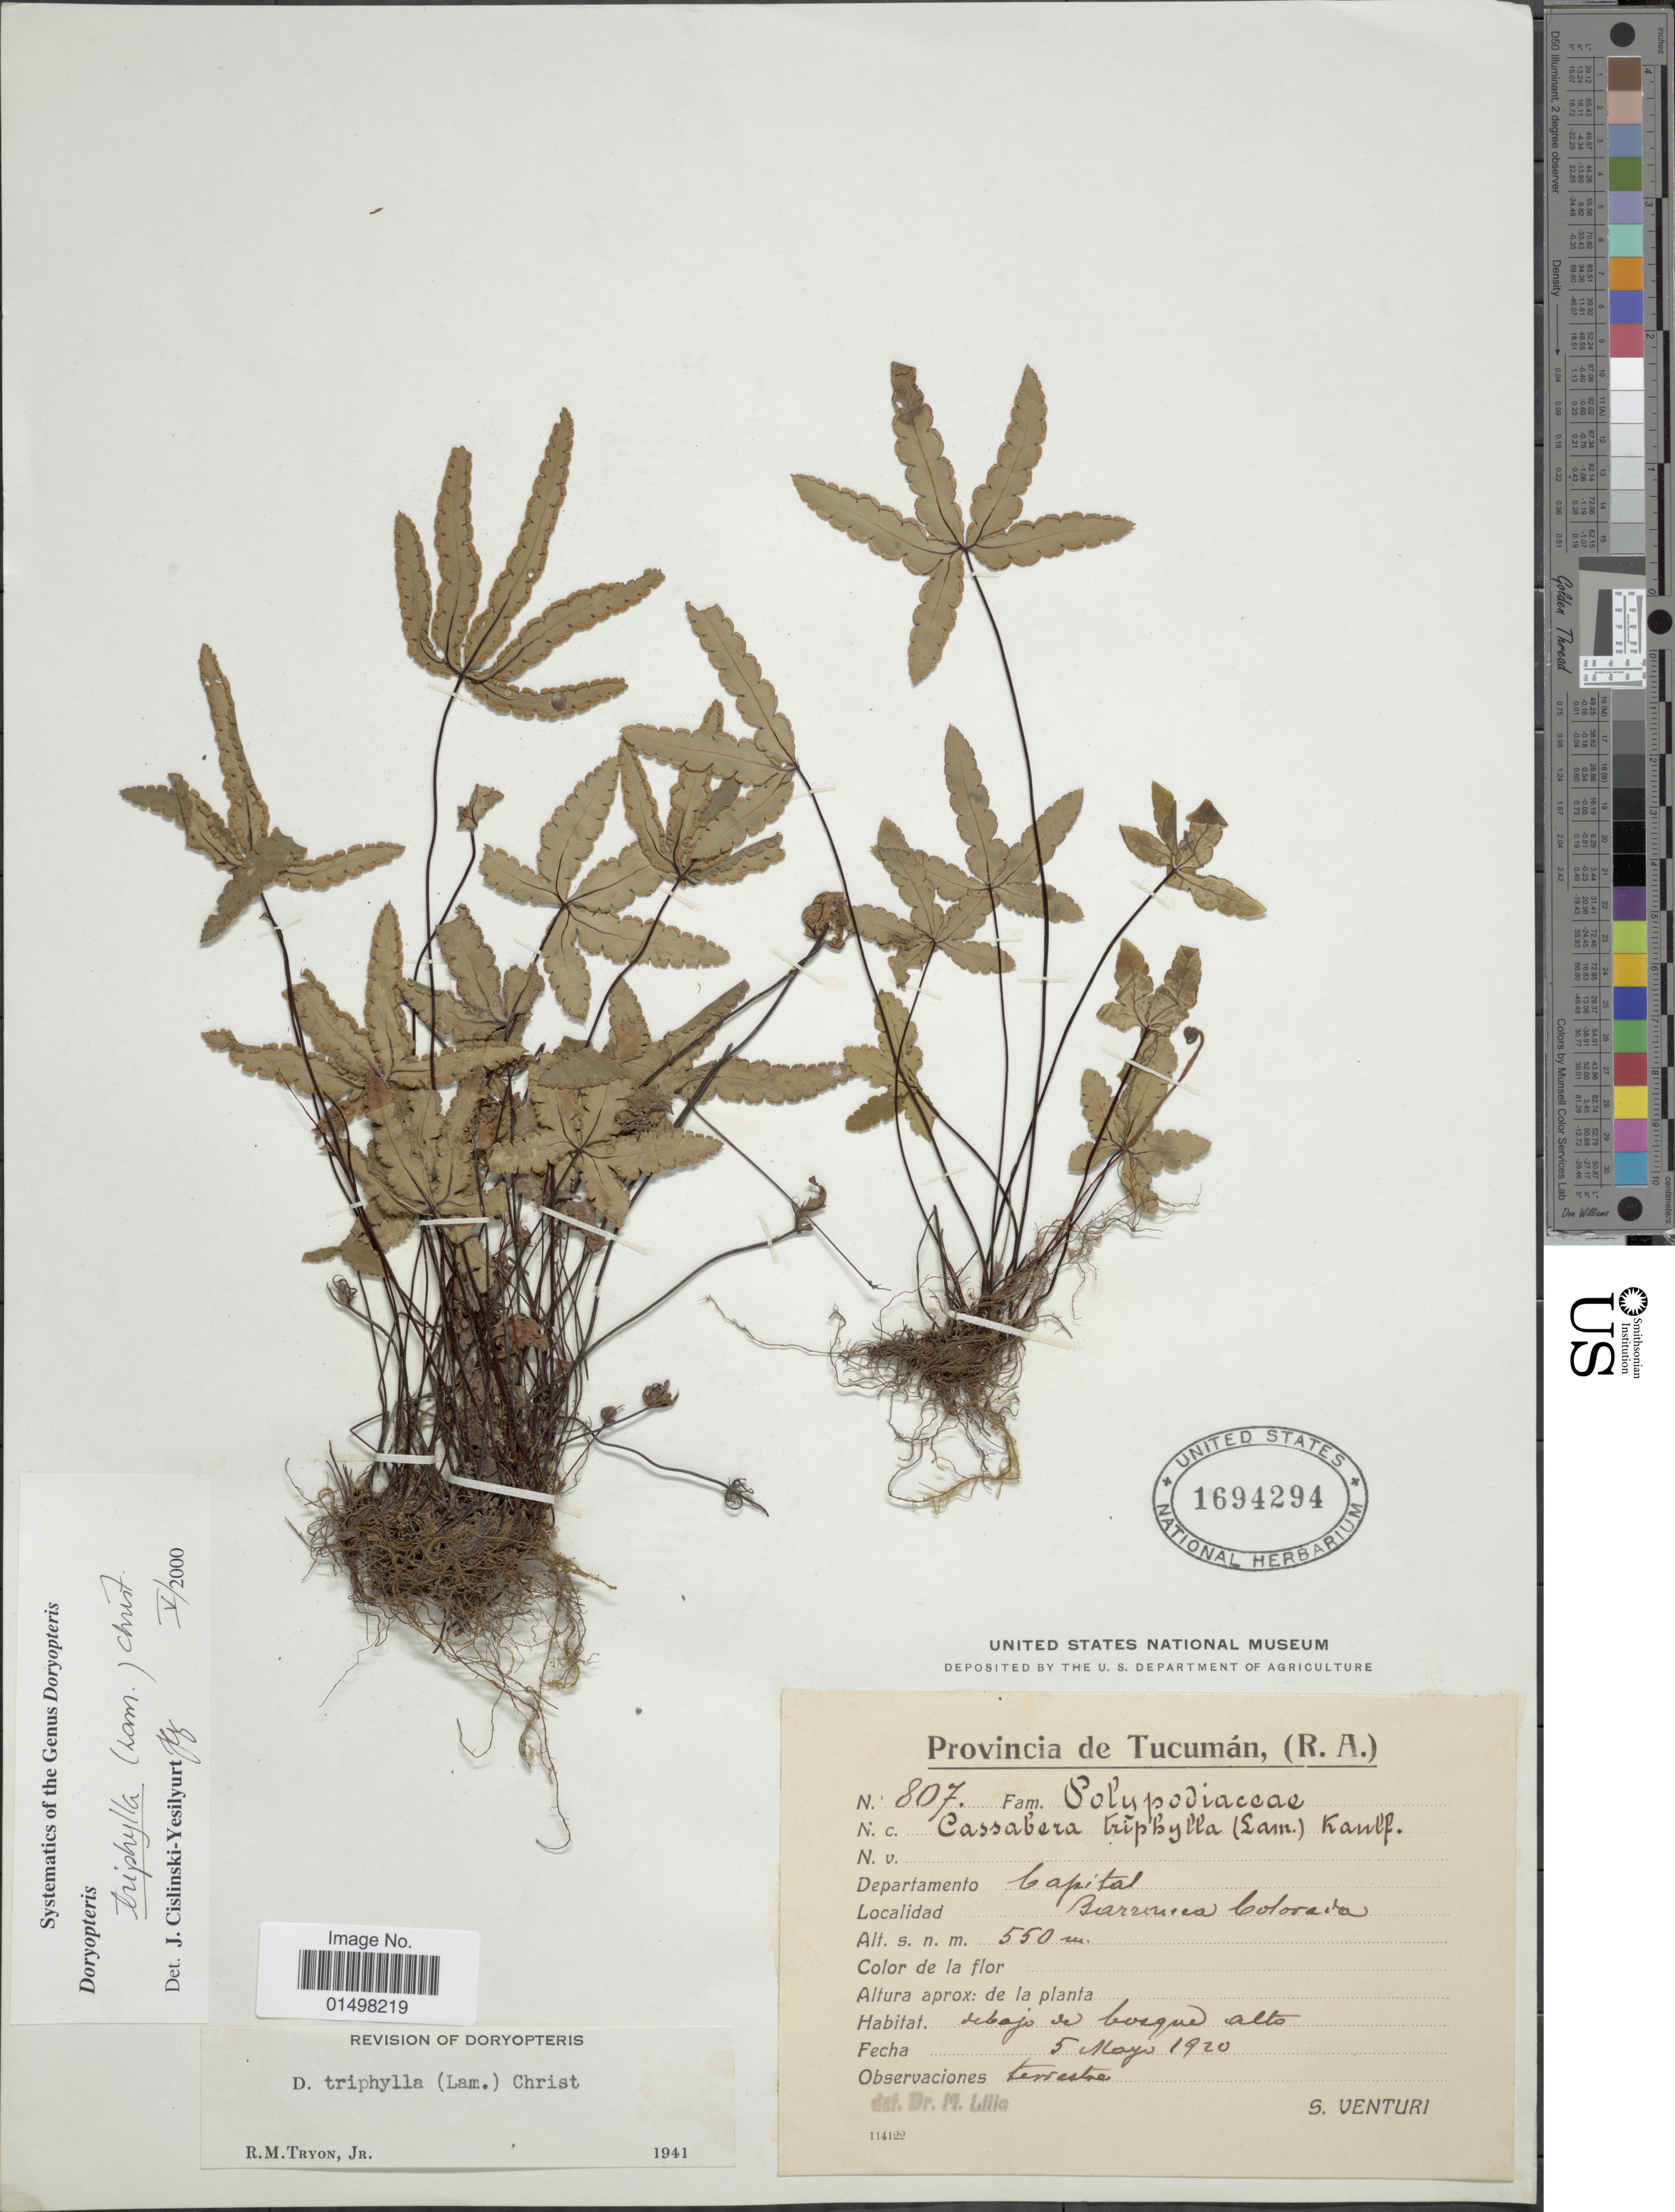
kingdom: Plantae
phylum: Tracheophyta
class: Polypodiopsida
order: Polypodiales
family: Pteridaceae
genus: Doryopteris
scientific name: Doryopteris triphylla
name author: (Lam.) Christ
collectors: S. Venturi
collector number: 807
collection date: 1920-05-05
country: Argentina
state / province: Tucuman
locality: Departamento Capital. Barranca Colorada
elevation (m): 550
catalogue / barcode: US 1694294